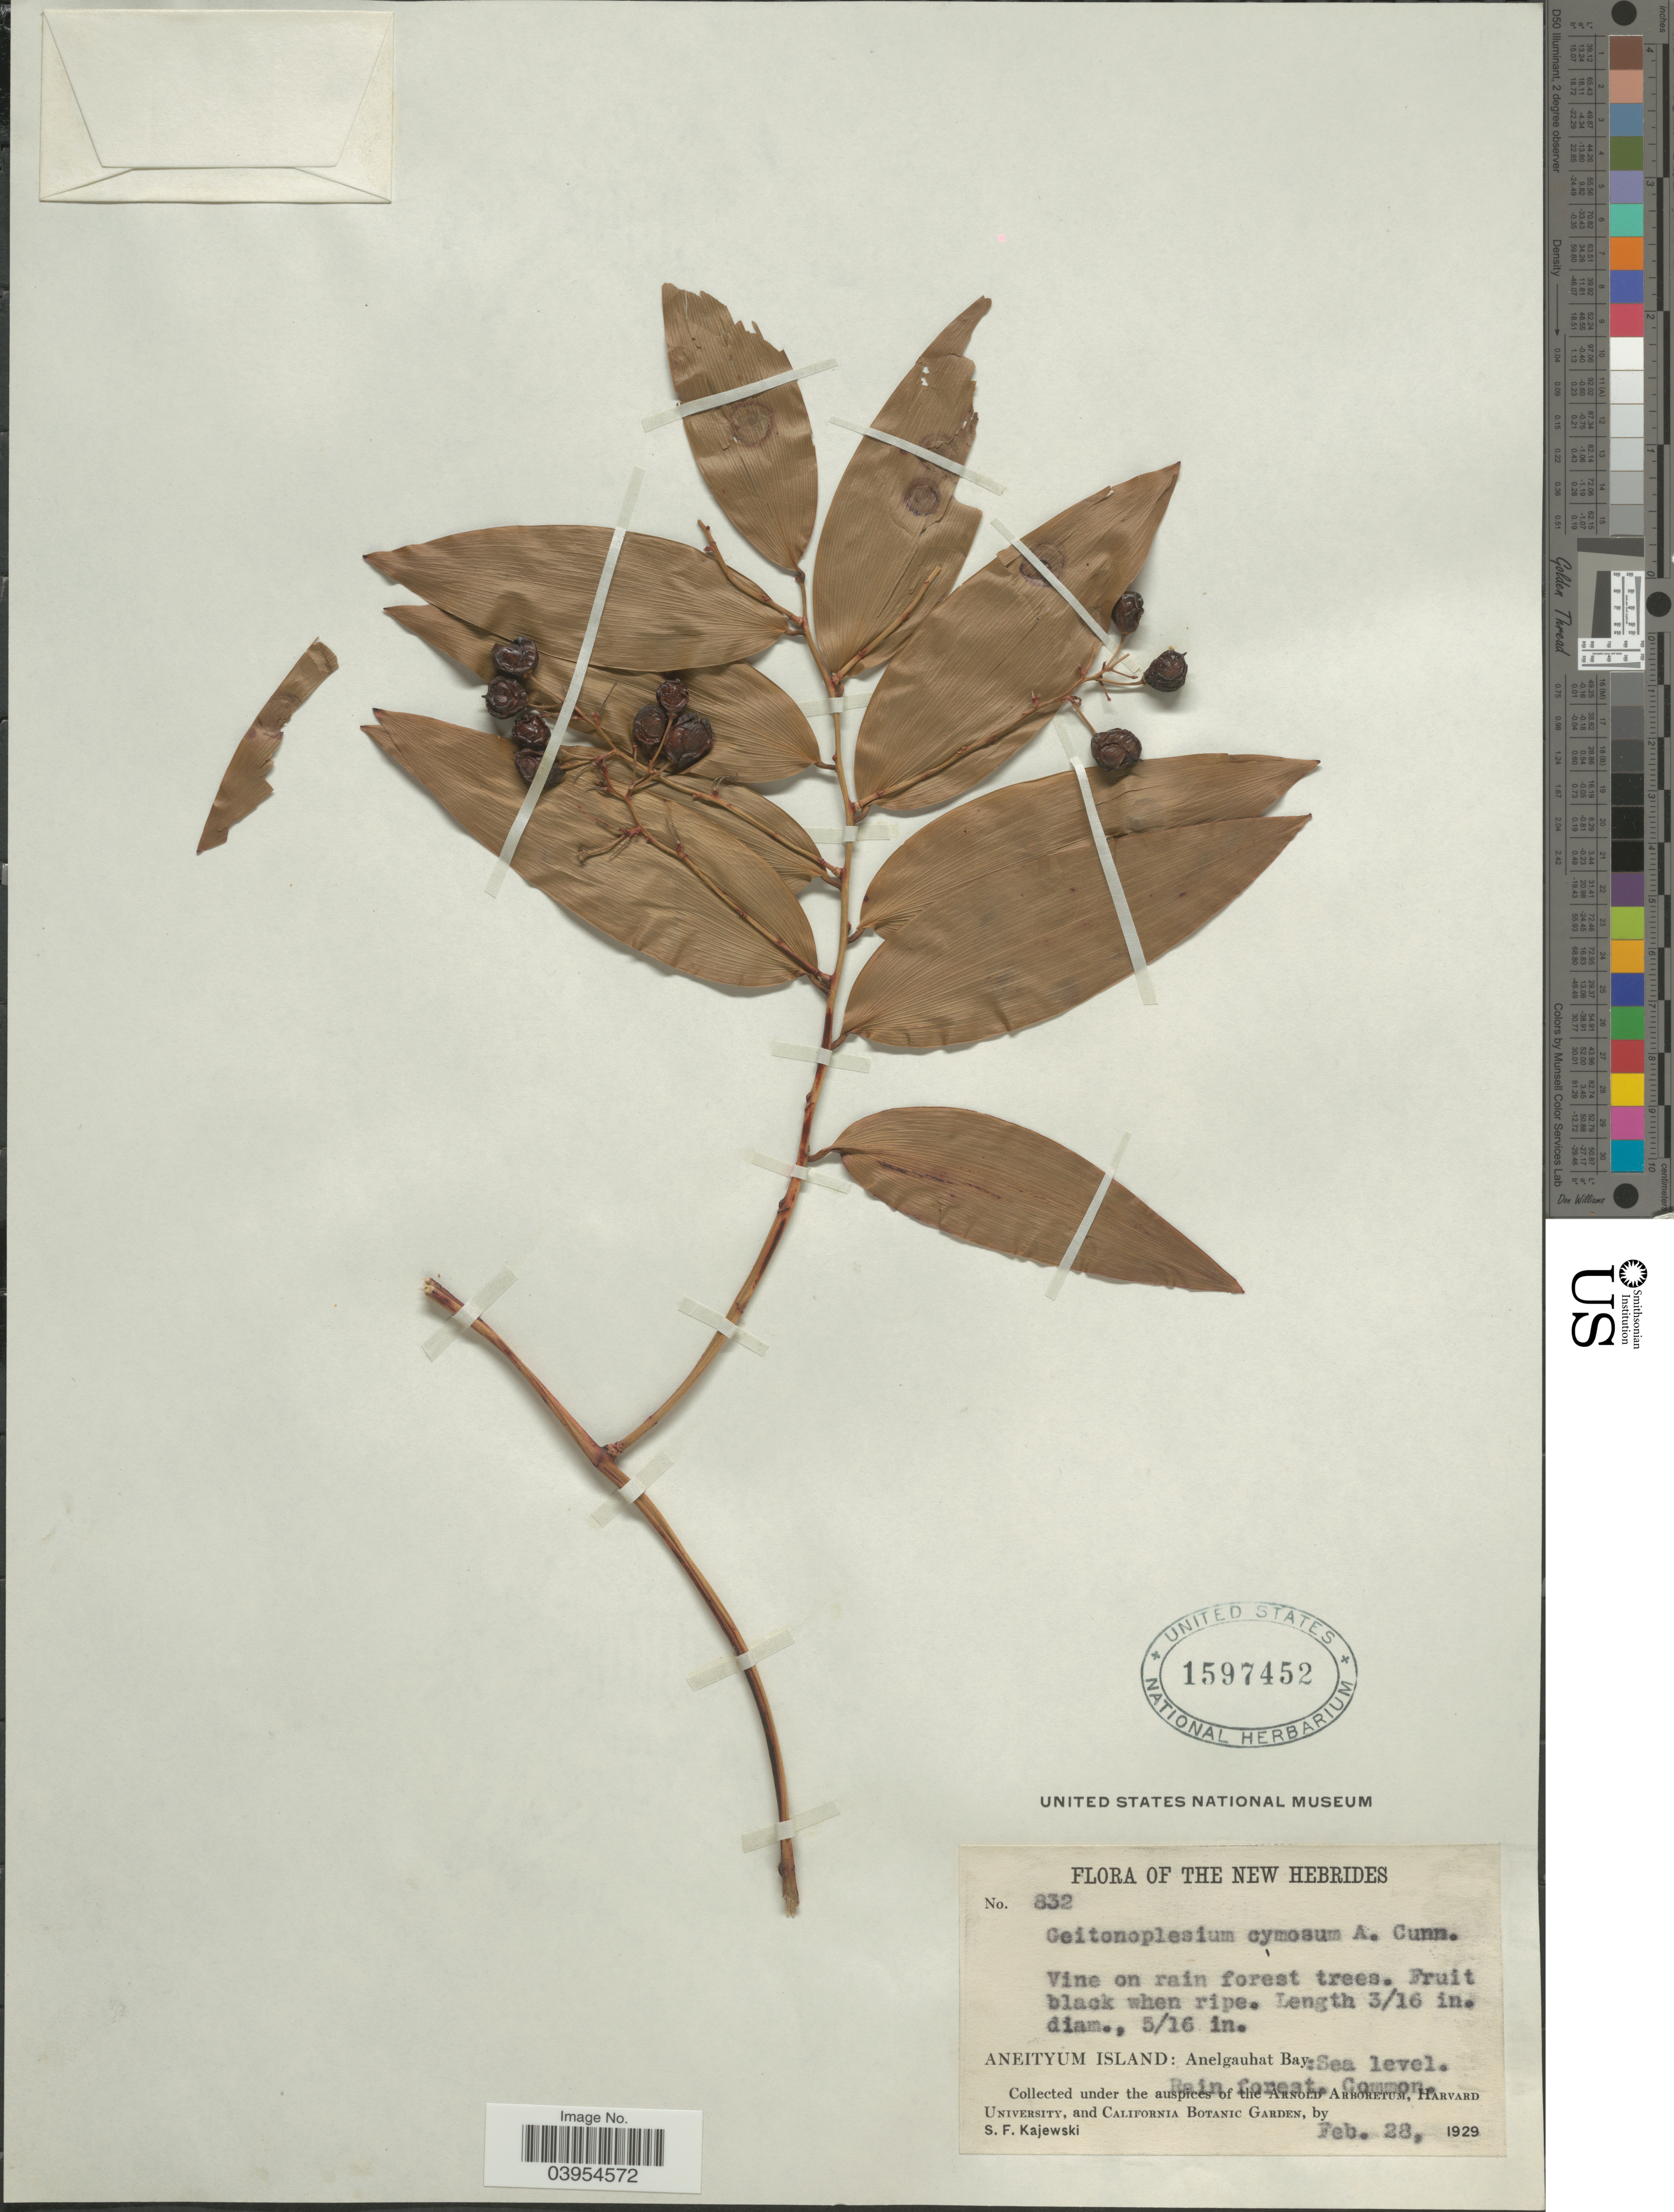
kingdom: Plantae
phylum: Tracheophyta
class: Liliopsida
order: Asparagales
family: Asphodelaceae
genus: Geitonoplesium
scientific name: Geitonoplesium cymosum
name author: (R. Br.) A. Cunn. ex Hook.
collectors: S. Kajewski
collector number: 832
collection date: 1929-02-28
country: Vanuatu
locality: The New Hebrides. Aneityum Island: Anelgauhat Bay.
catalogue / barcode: US 1597452